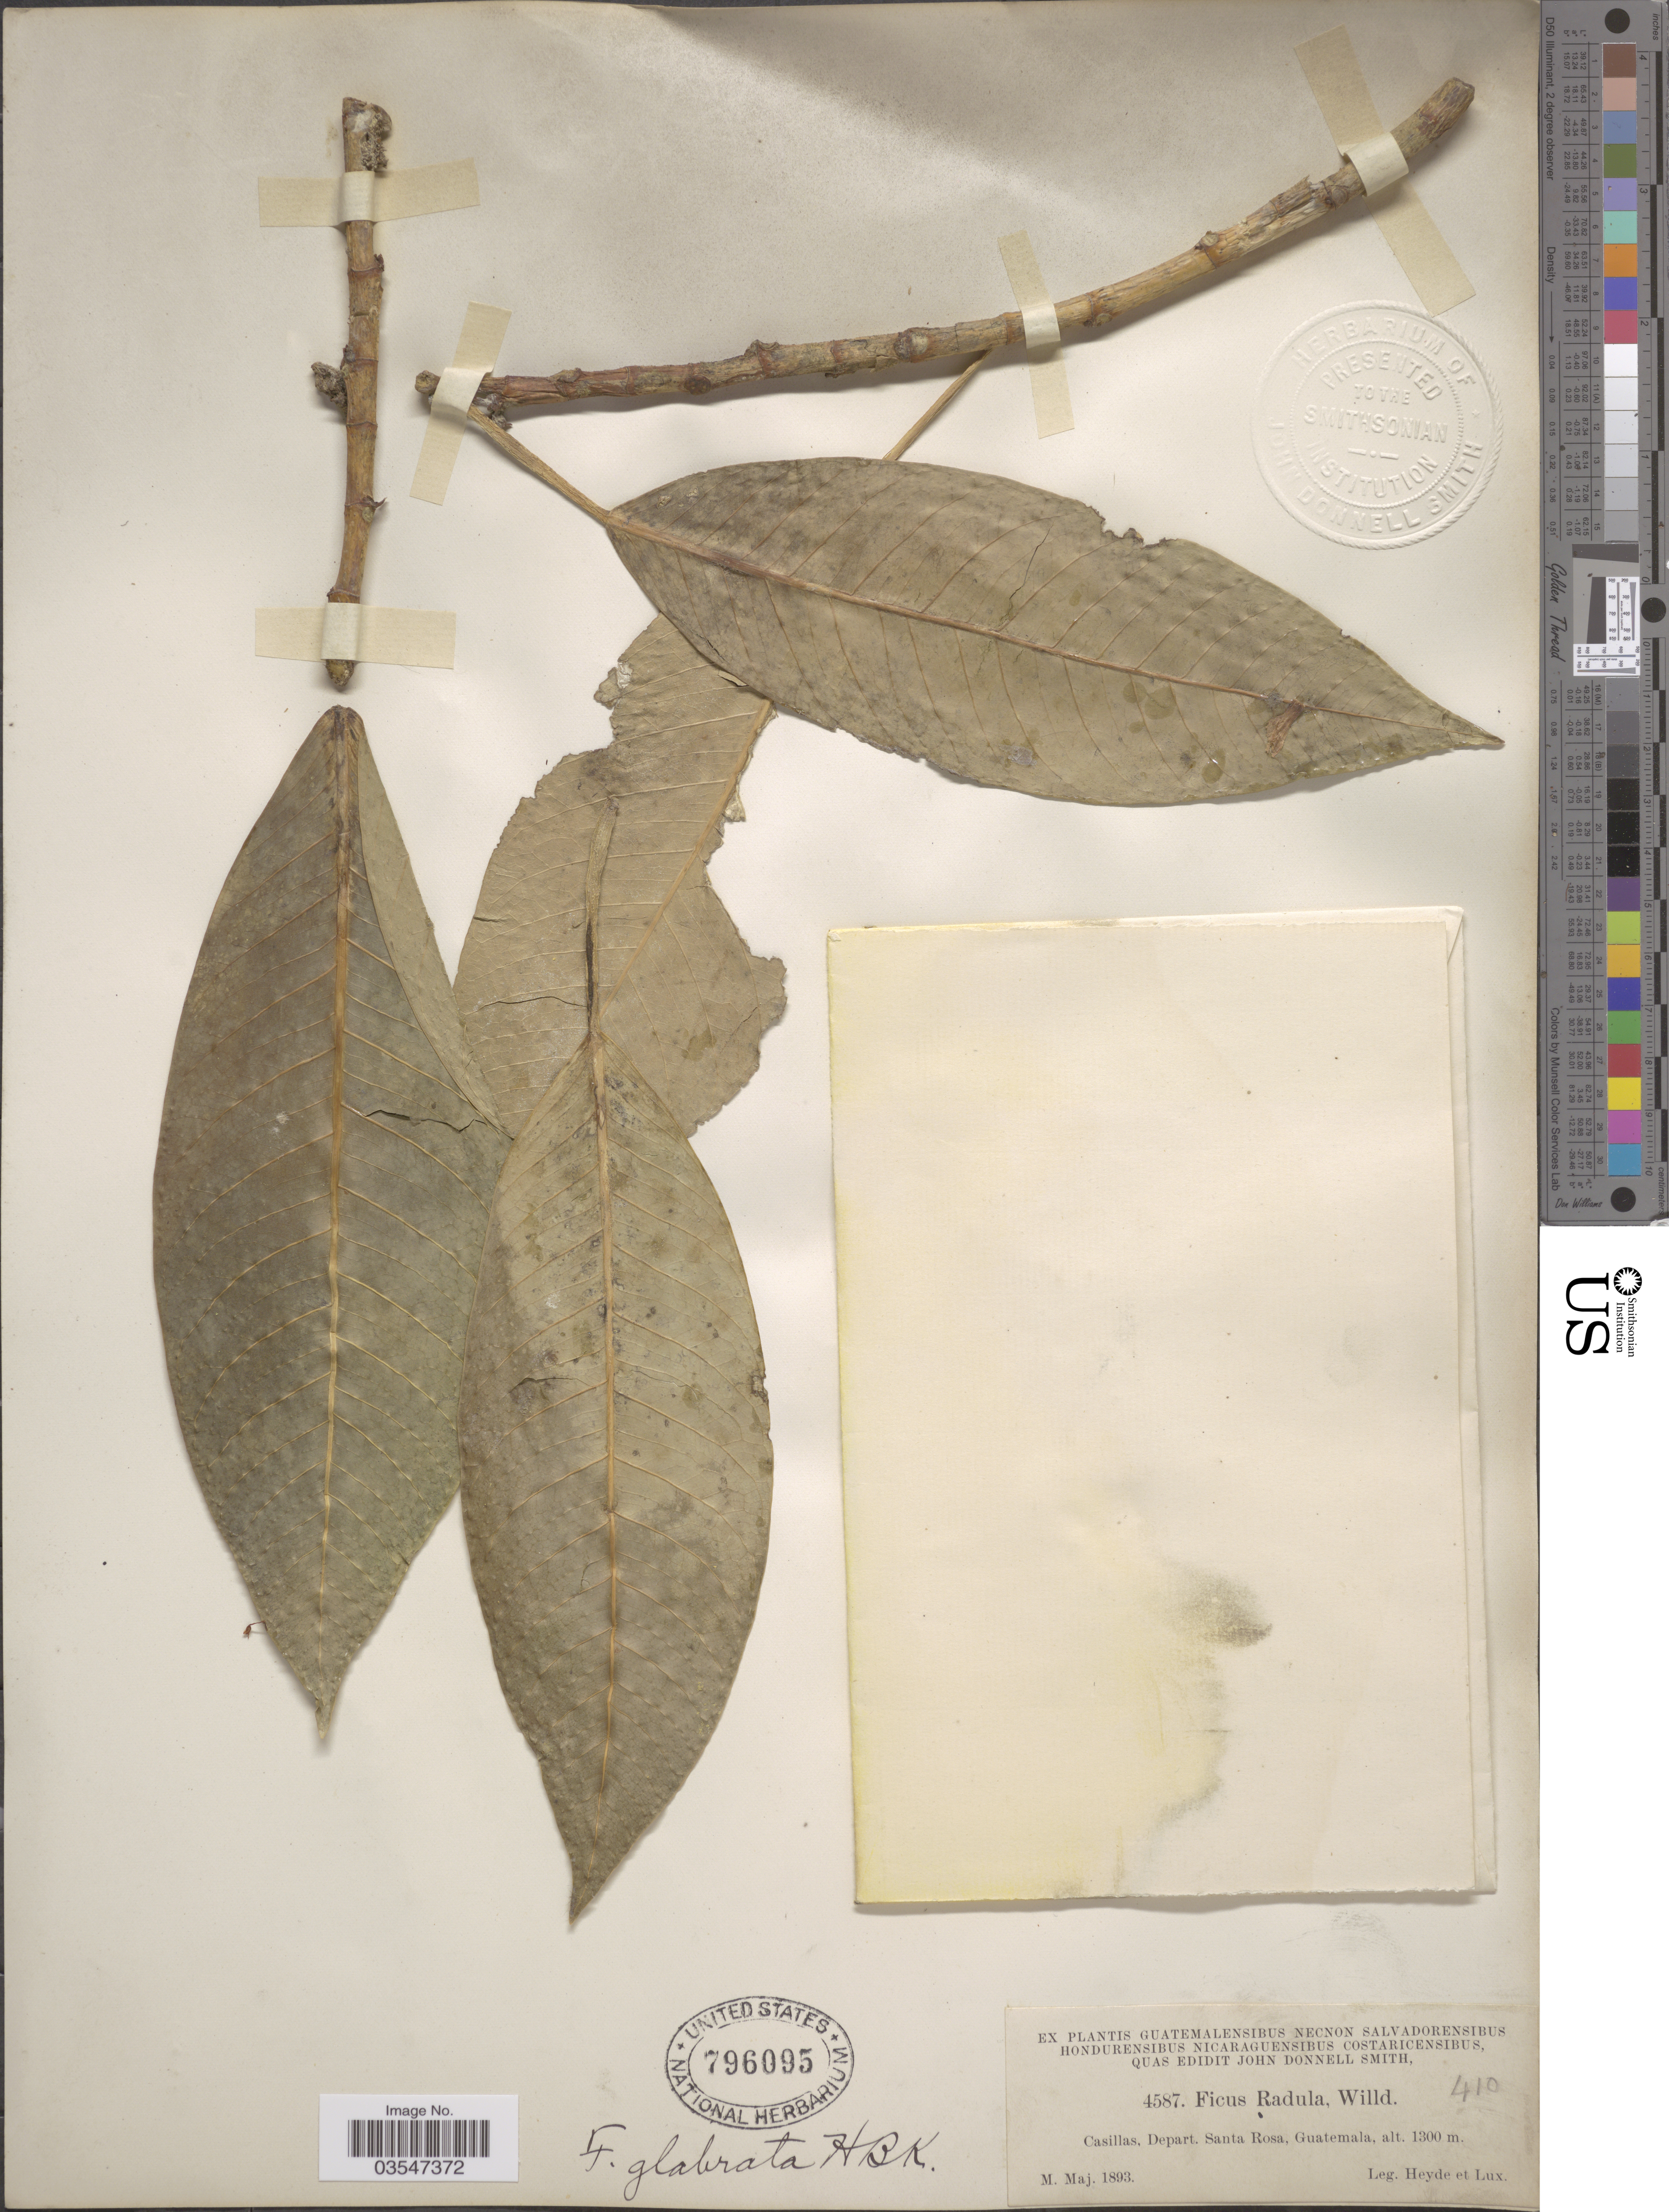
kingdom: Plantae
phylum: Tracheophyta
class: Magnoliopsida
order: Rosales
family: Moraceae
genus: Ficus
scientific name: Ficus insipida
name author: Willd.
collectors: Heyde & Lux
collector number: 4587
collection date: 1893-05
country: Guatemala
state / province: Santa Rosa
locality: Casillas, Depart. Santa Rosa.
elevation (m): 1300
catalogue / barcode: US 796095